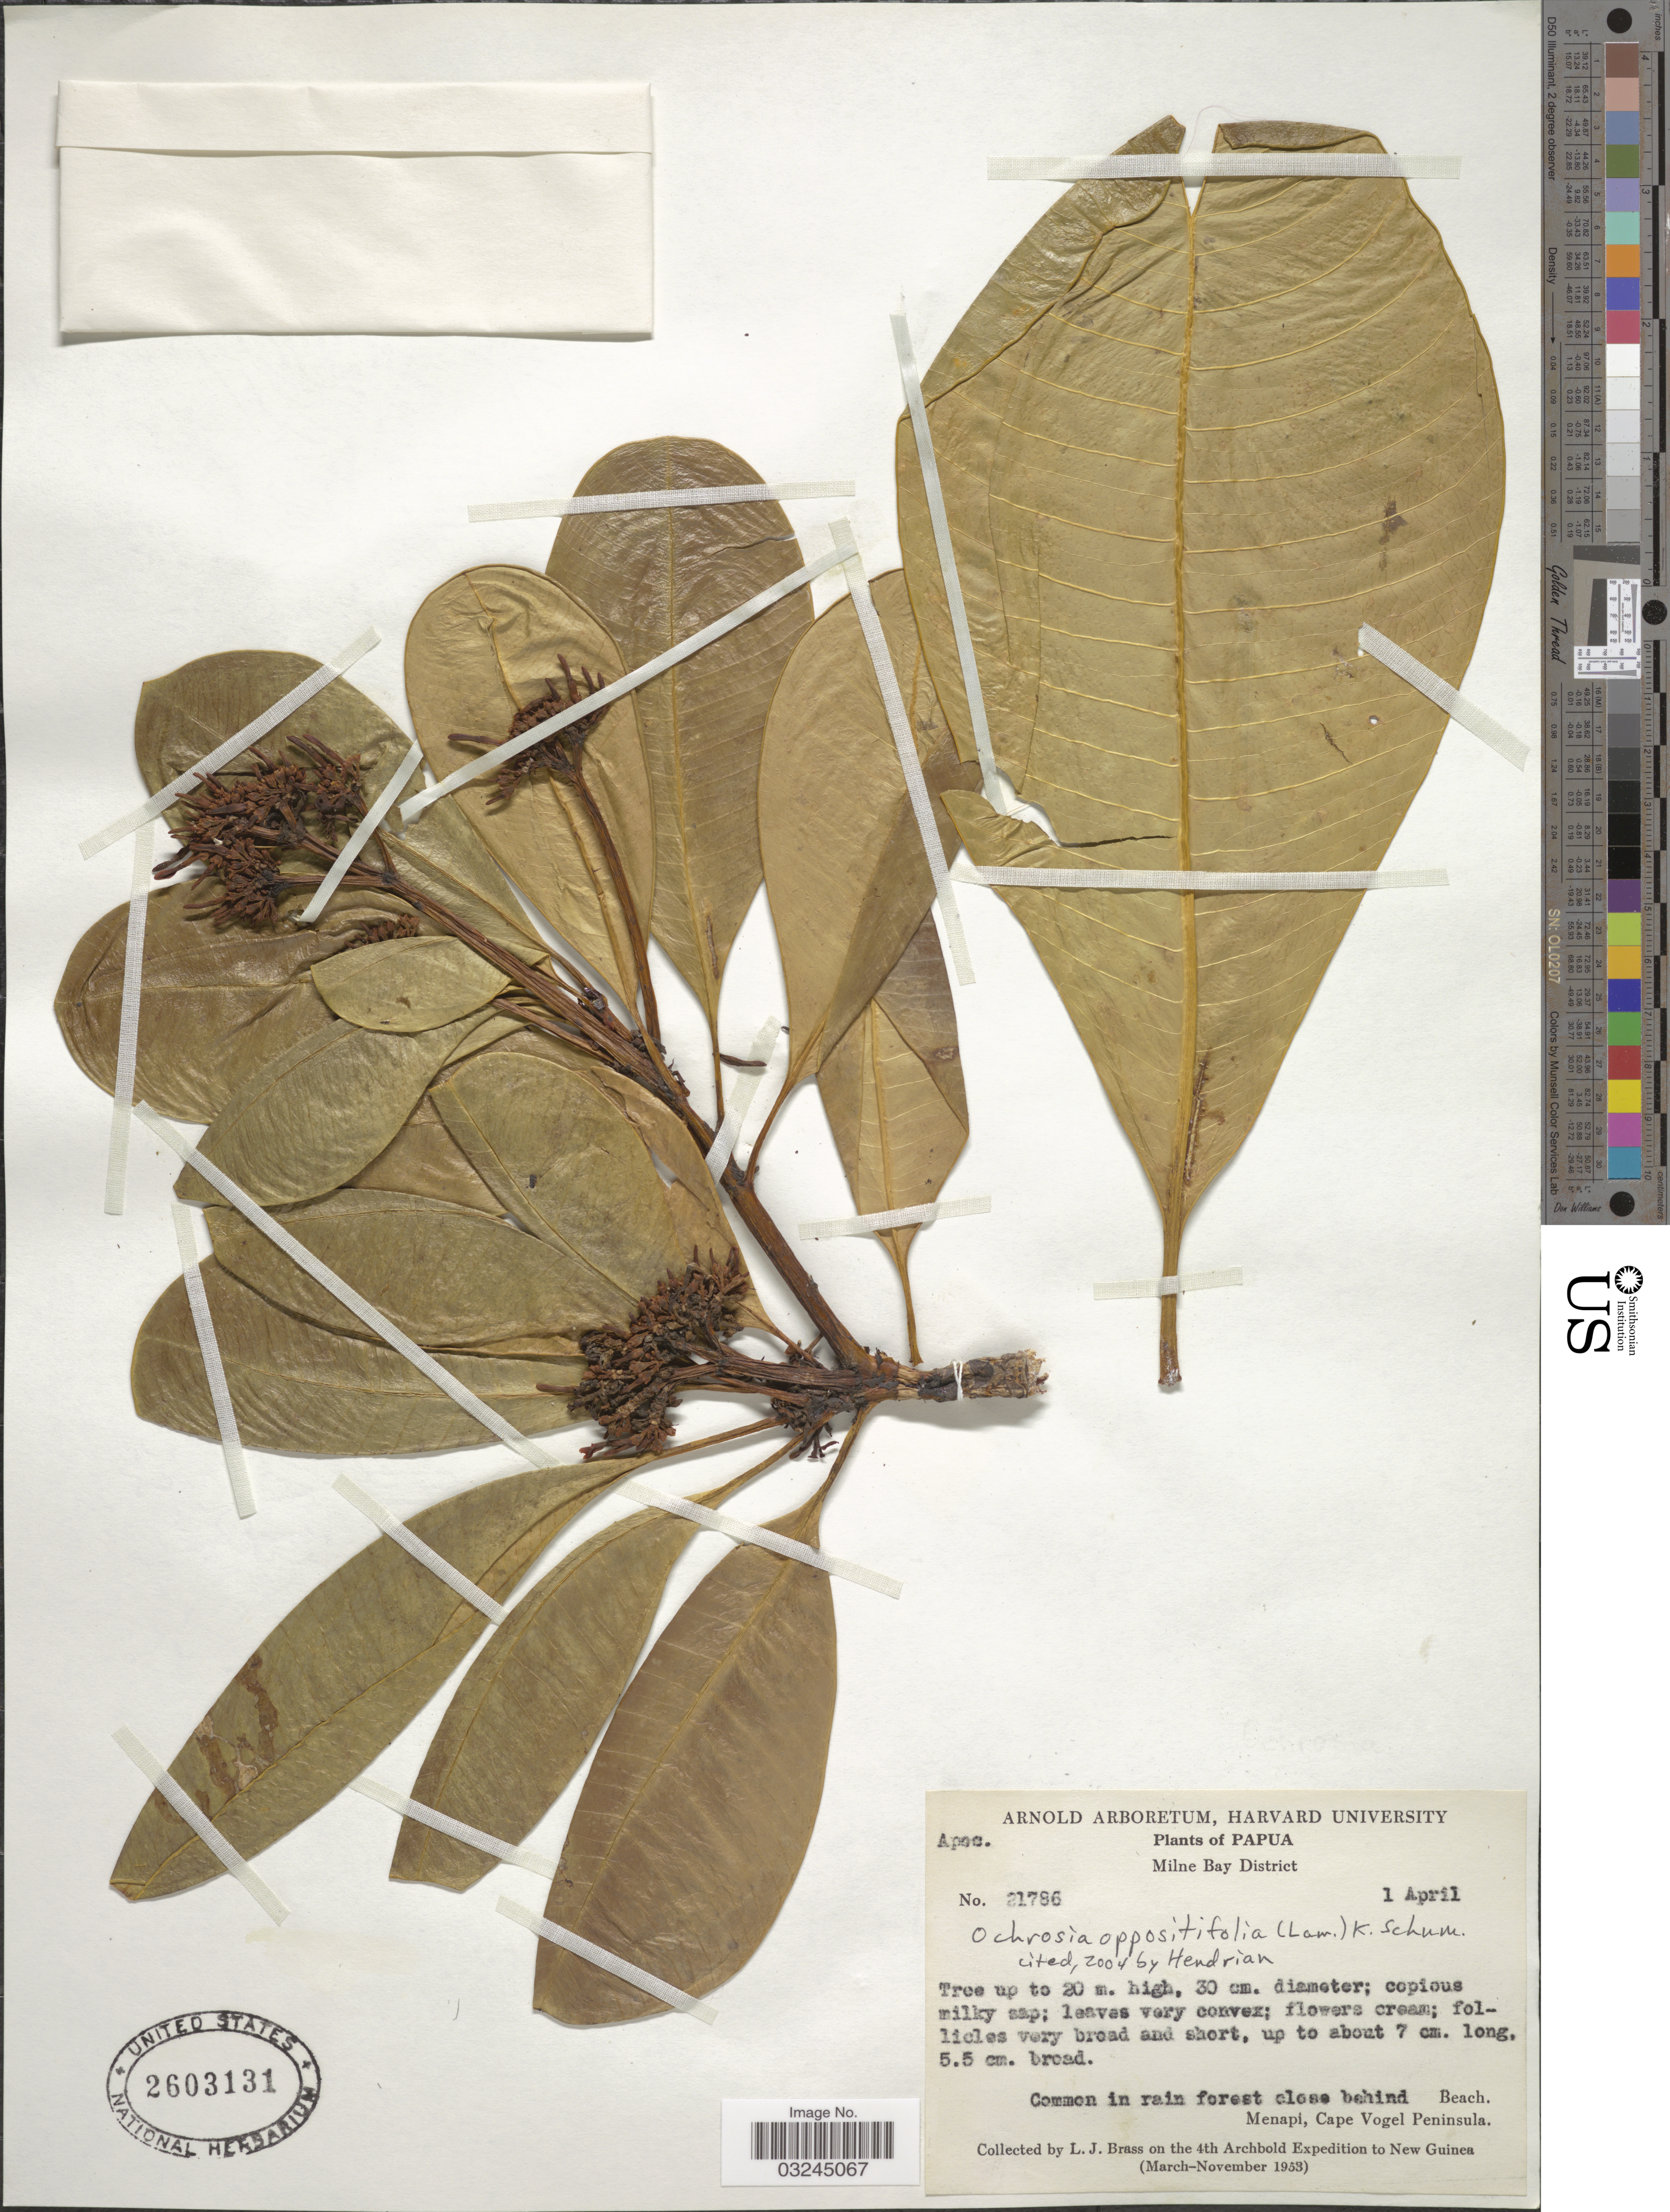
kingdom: Plantae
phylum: Tracheophyta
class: Magnoliopsida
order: Gentianales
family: Apocynaceae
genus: Ochrosia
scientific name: Ochrosia oppositifolia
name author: (Lam.) K. Schum.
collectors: L. J. Brass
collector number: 21786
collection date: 1953-04-01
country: Papua New Guinea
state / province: Milne Bay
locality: Papua. Milne Bay District. Menapi, Cape Vogel Peninsula. New Guinea.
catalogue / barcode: US 2603131